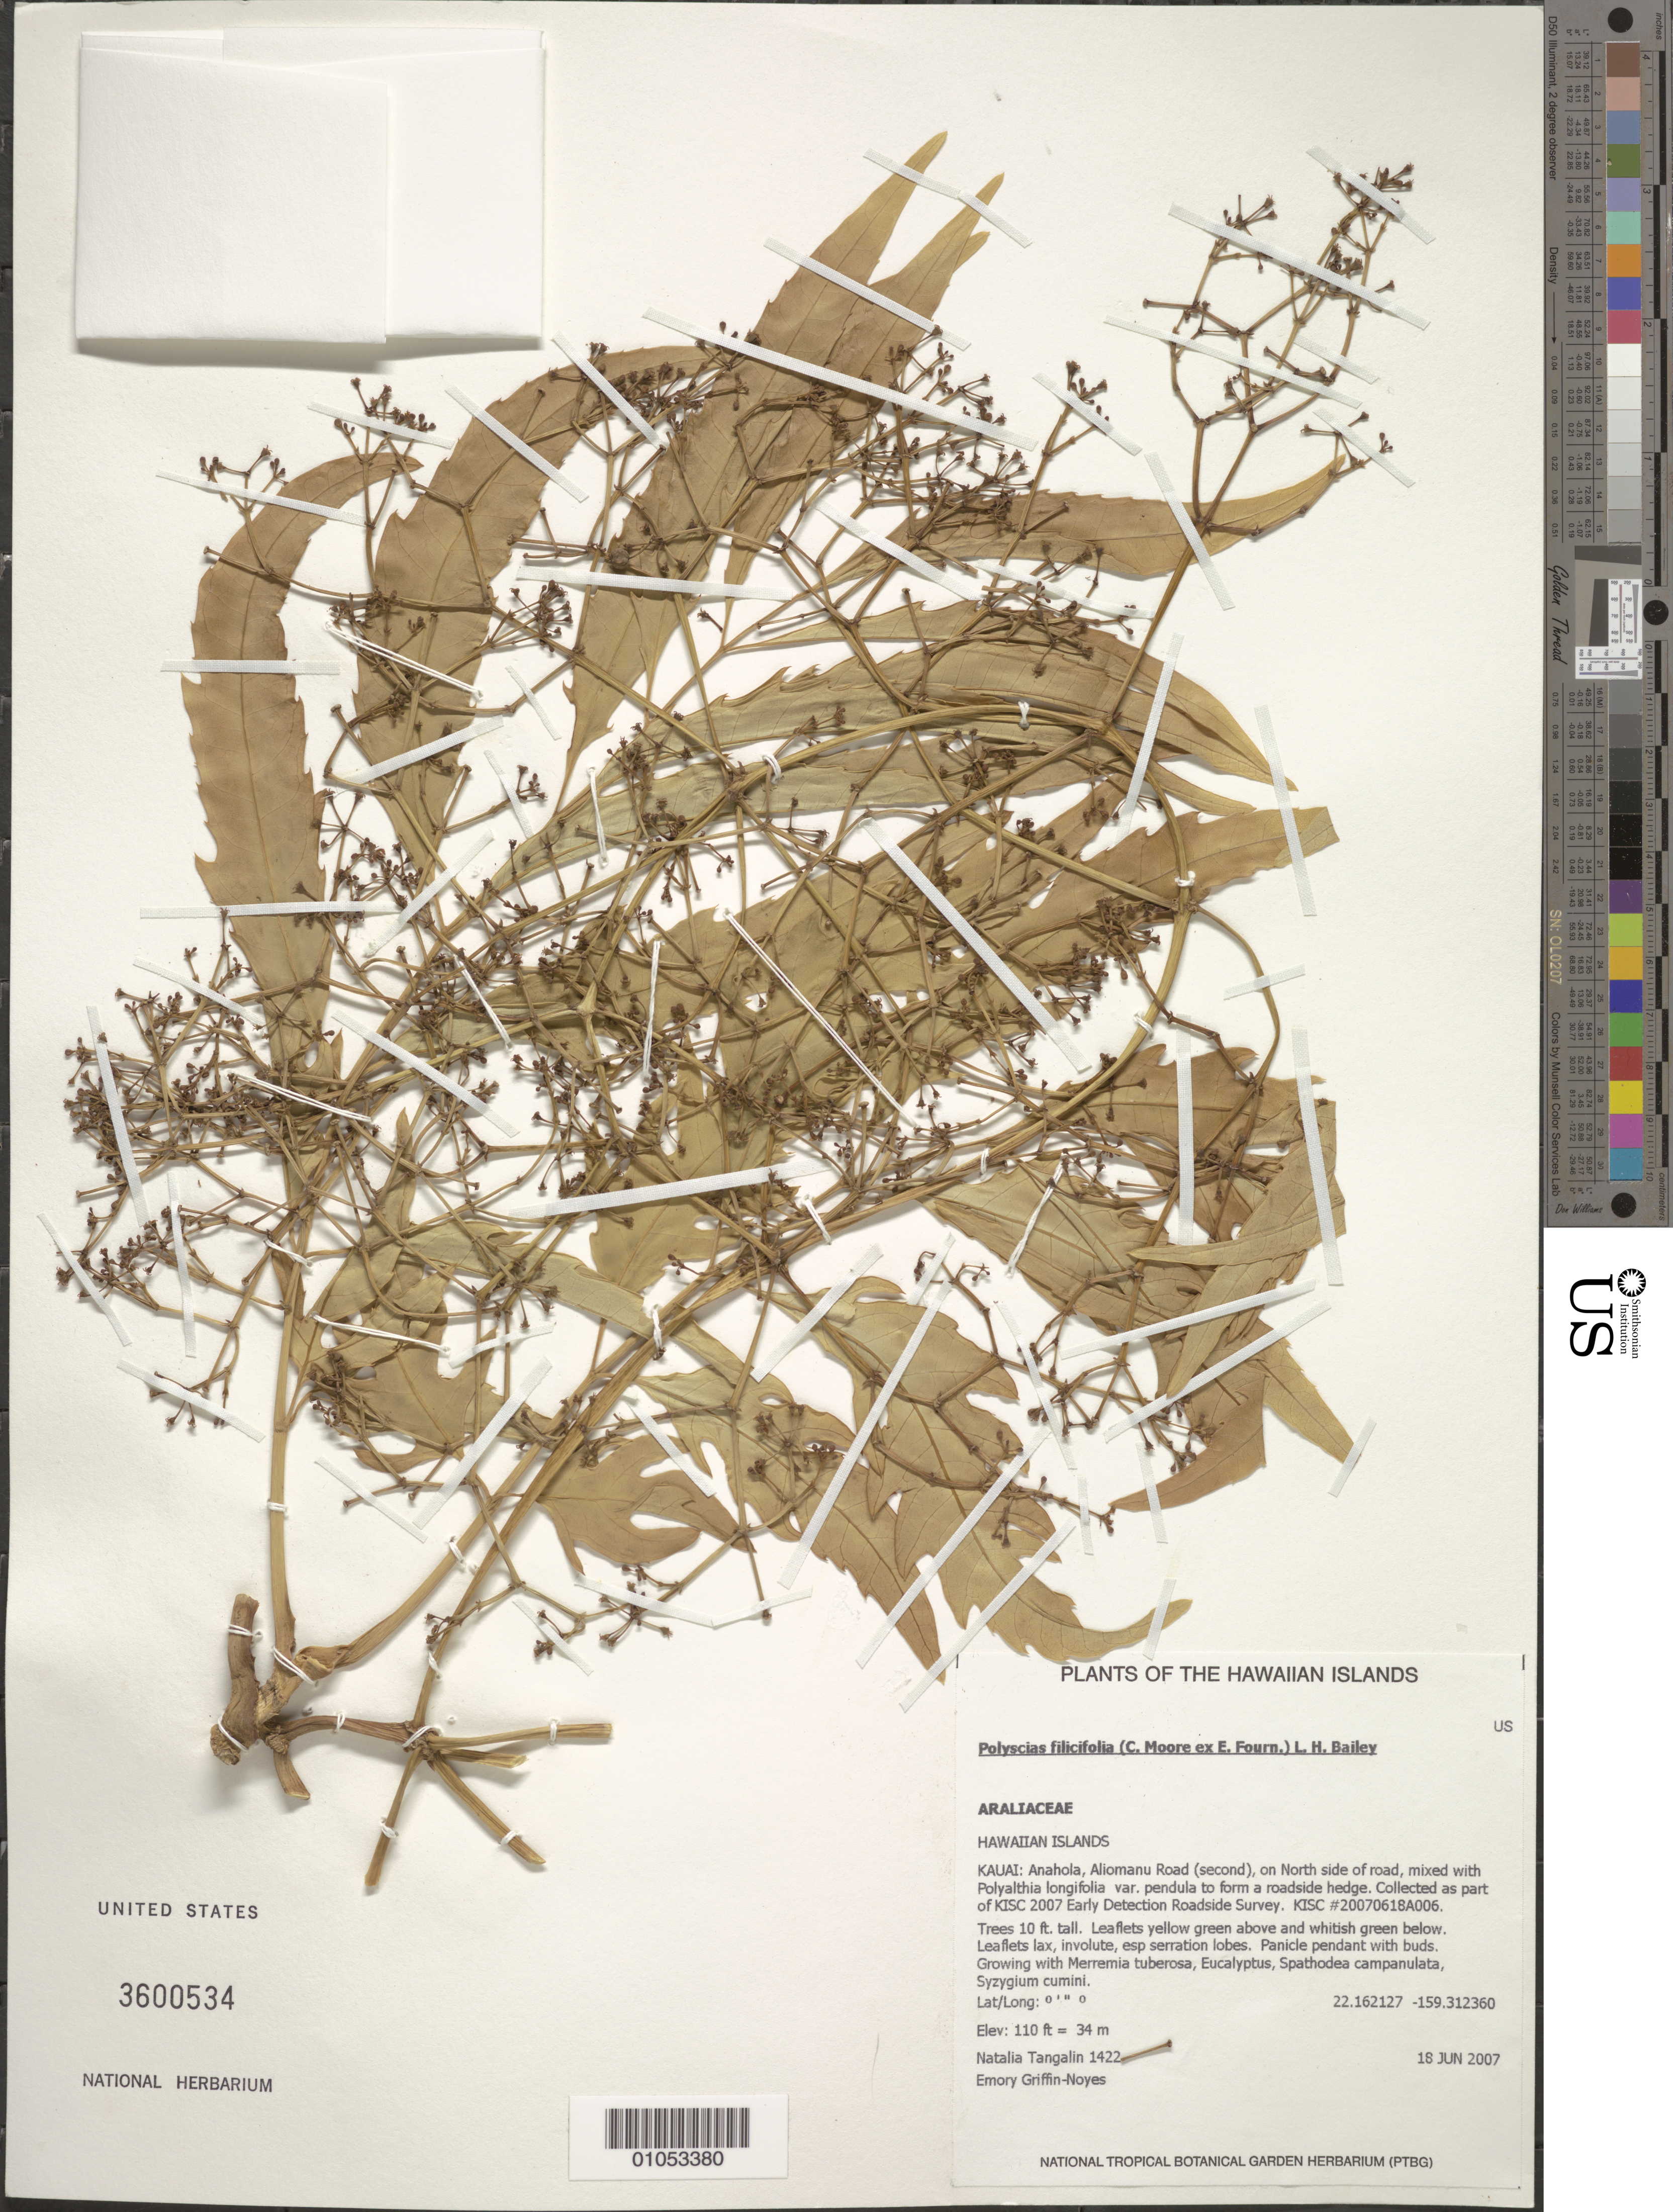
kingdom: Plantae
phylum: Tracheophyta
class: Magnoliopsida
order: Apiales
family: Araliaceae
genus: Polyscias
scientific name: Polyscias filicifolia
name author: (C. Moore ex E. Fourn.) L.H. Bailey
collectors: N. Tangalin & E. Griffin-Noyes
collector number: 1422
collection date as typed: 18 Jun 2007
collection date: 2007-06-18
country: United States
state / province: Hawaii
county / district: Kauai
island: Kaua'i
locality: Anahola, Aliomanu Road (second), on North side of road, mixed with Polyalthia longifolia var. pendula to form a roadside hedge. Collected as part of KISC 2007 Early Detection Roadside Survey.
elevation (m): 34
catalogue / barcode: US 3600534